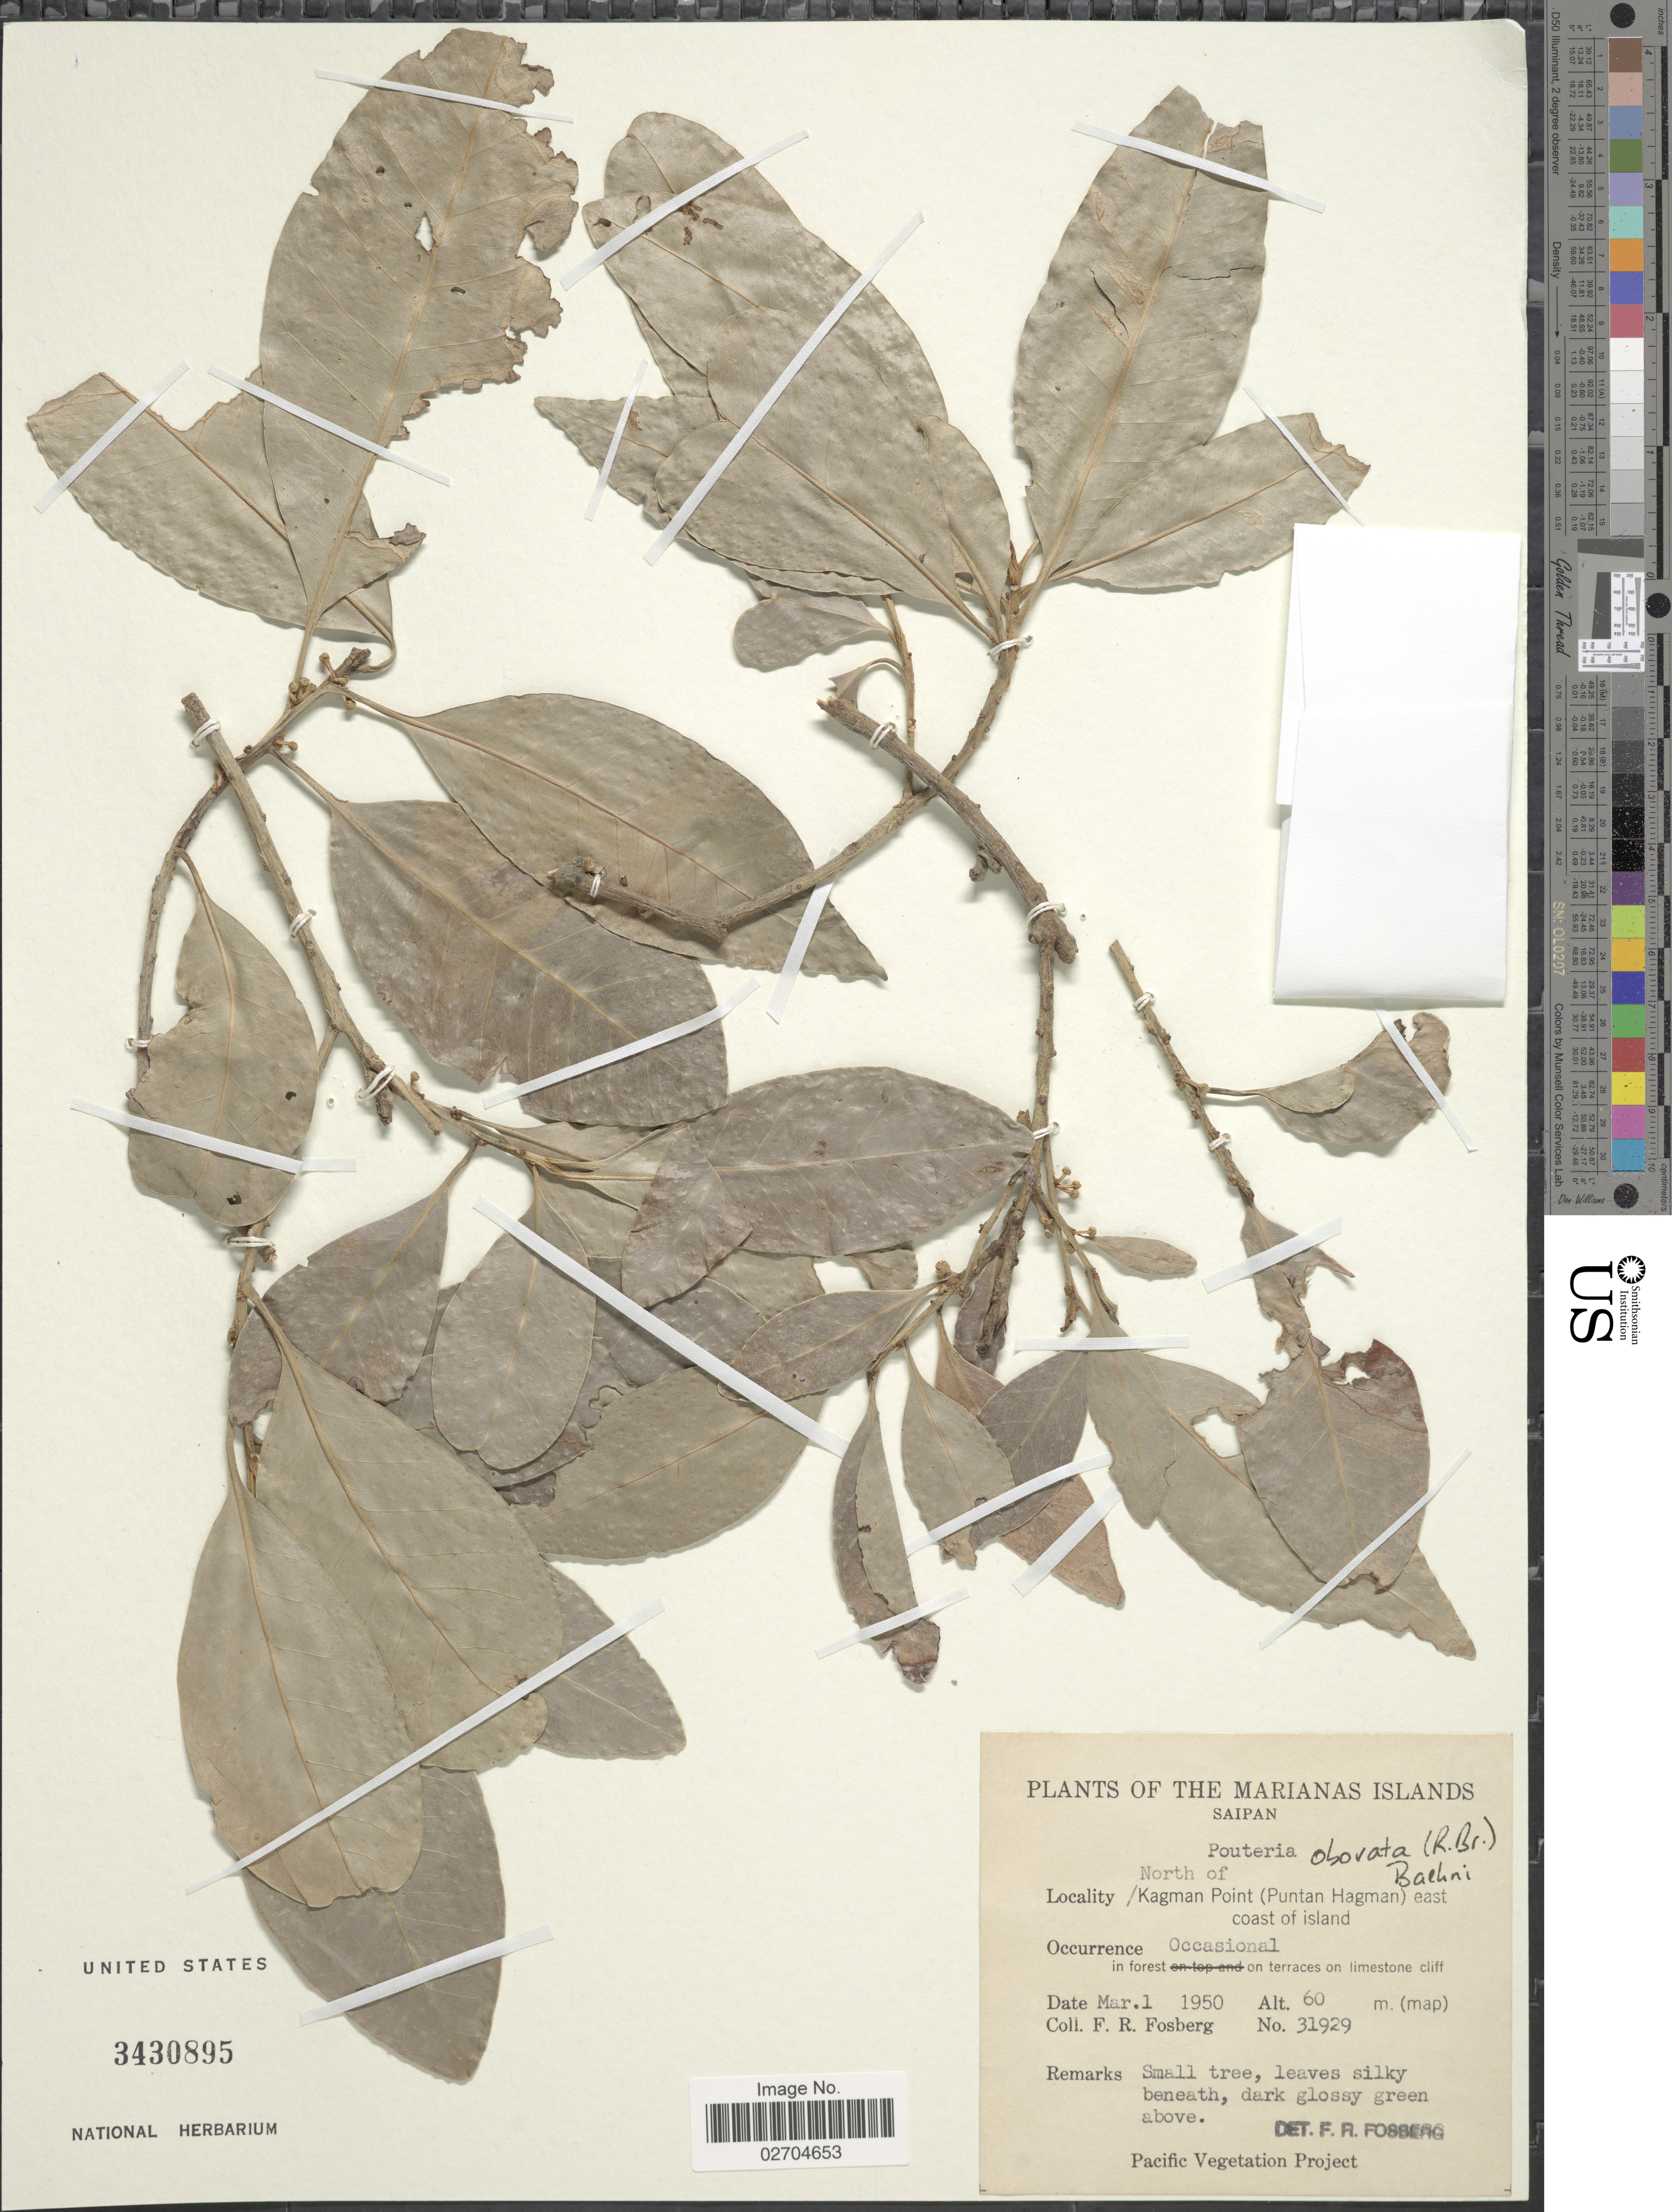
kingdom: Plantae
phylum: Tracheophyta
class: Magnoliopsida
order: Ericales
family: Sapotaceae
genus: Planchonella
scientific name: Planchonella obovata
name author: (R. Br.) Pierre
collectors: F. R. Fosberg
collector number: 31929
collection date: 1950-03-01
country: Northern Mariana Islands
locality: Marianas Islands. Saipan. North of Kagman Point (Puntan Hagman) east coast of island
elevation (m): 60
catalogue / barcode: US 3430895